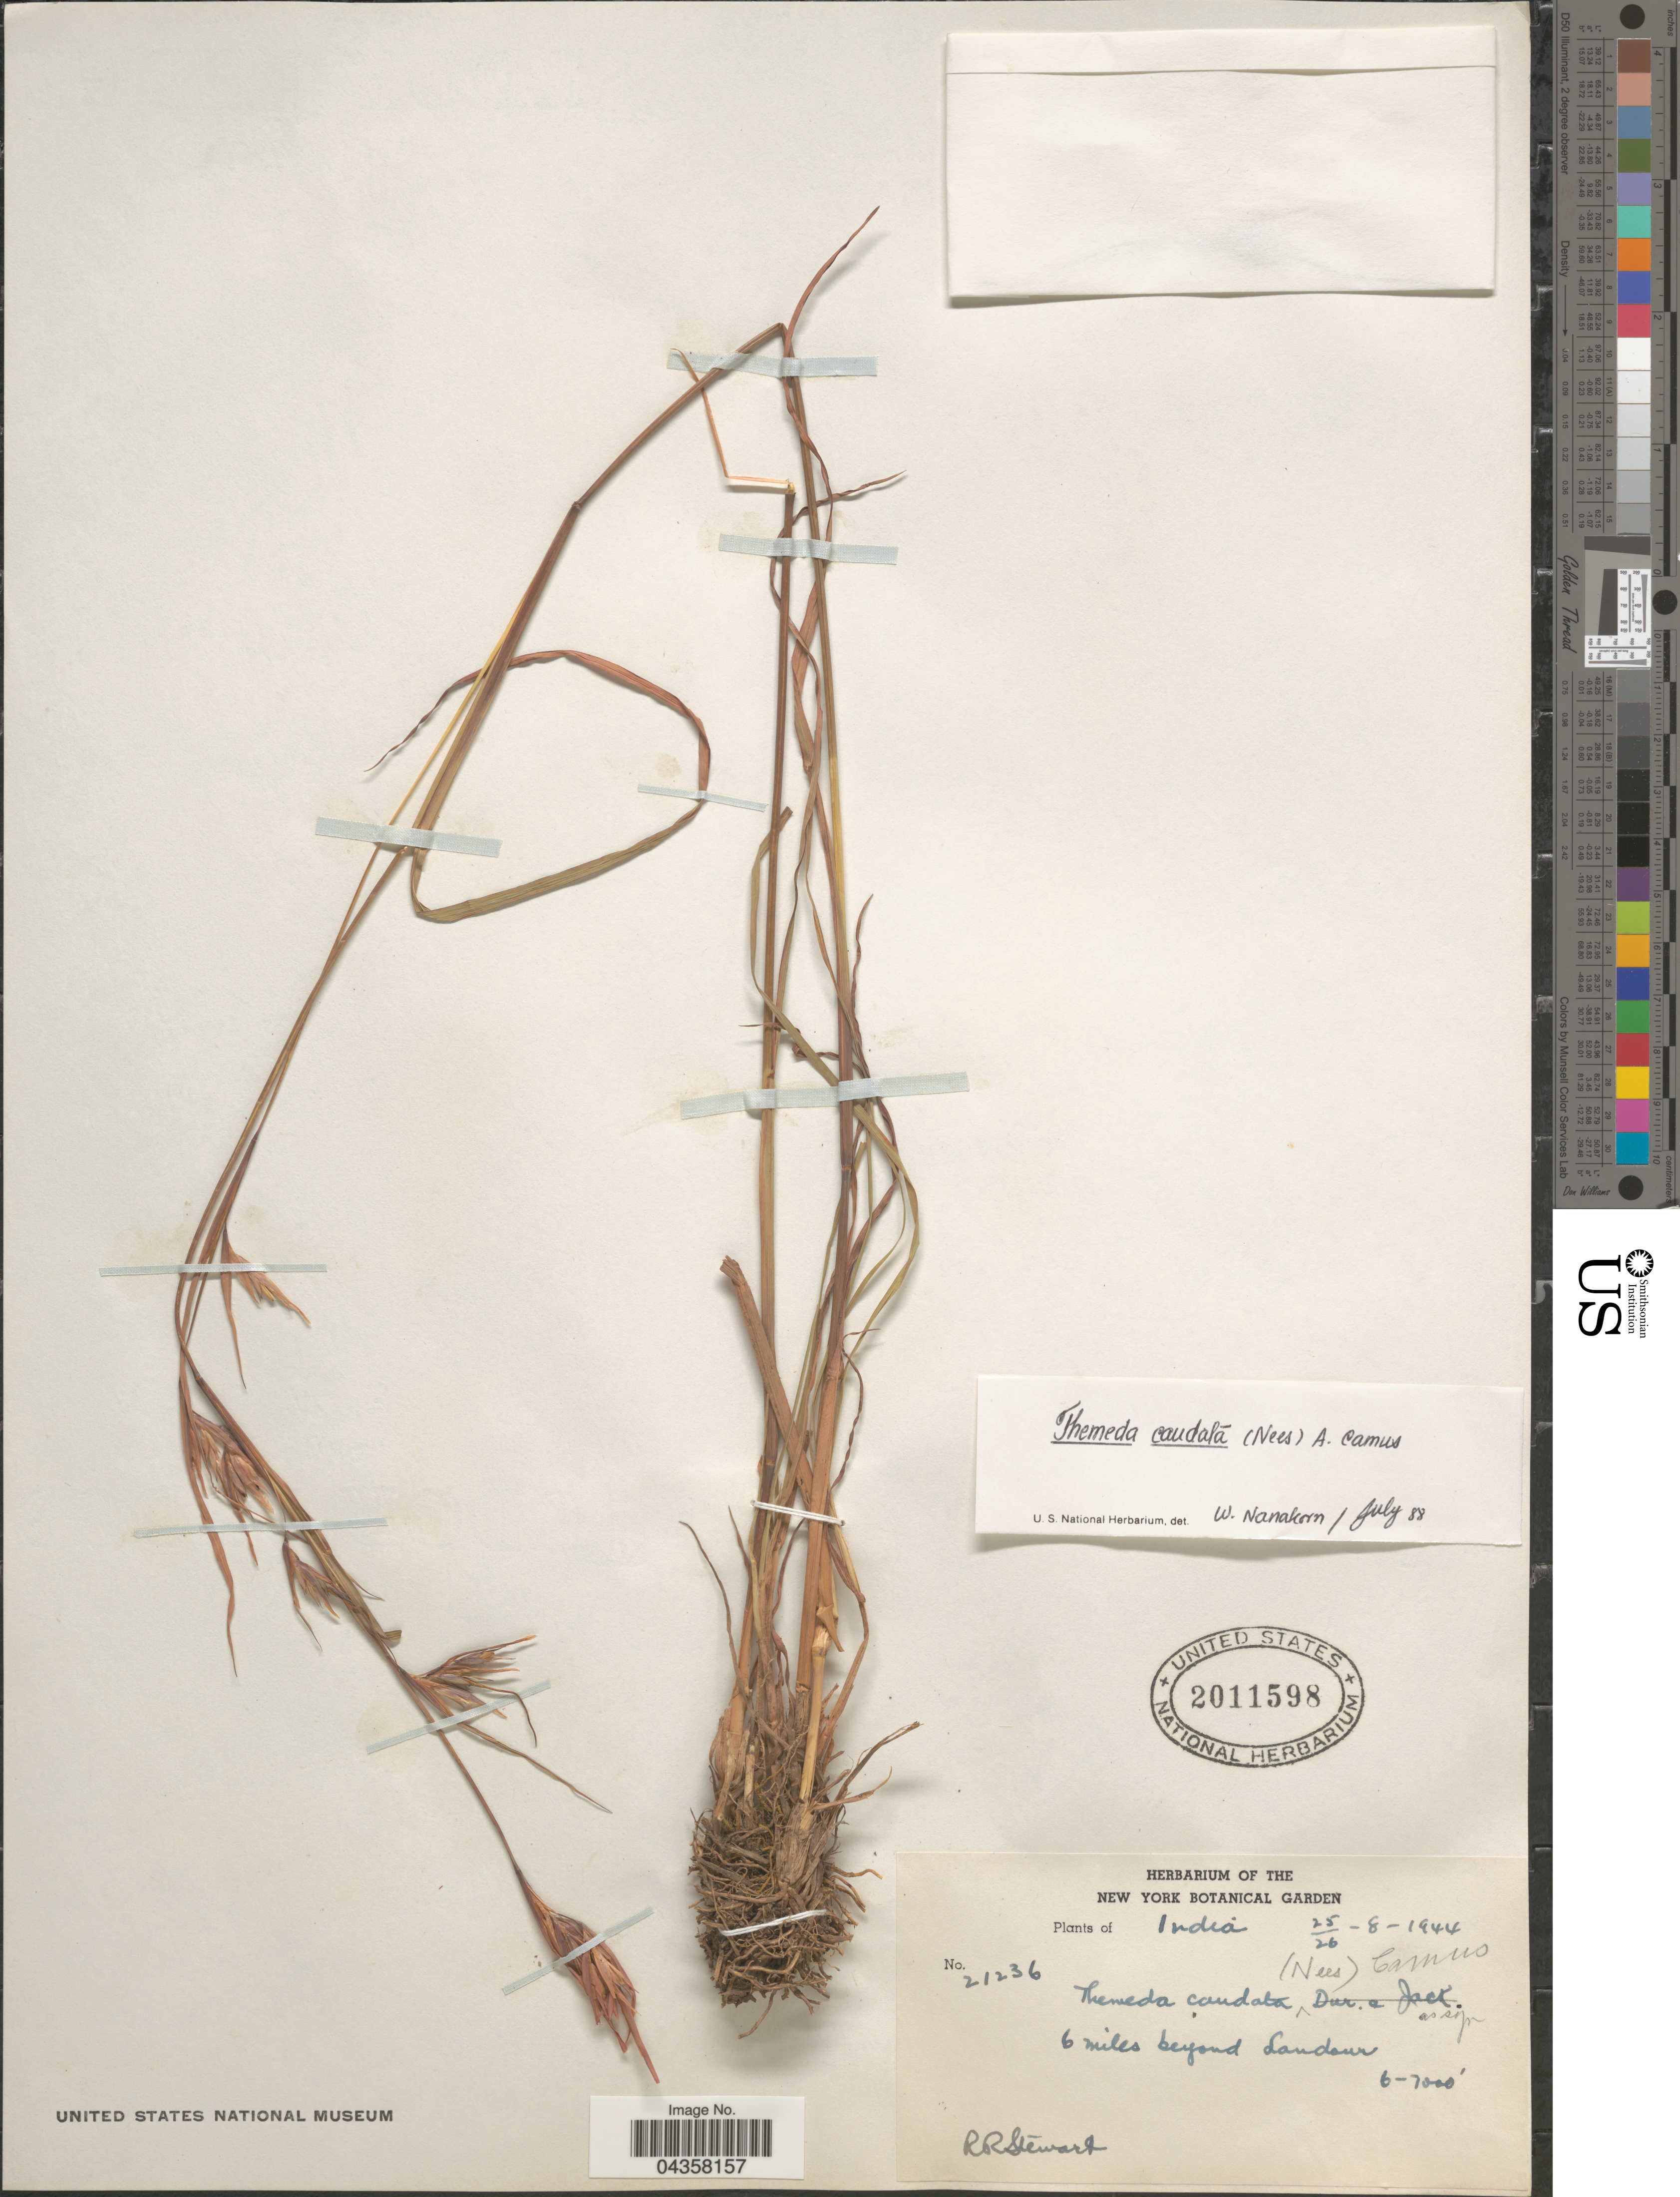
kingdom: Plantae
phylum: Tracheophyta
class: Liliopsida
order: Poales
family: Poaceae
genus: Themeda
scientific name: Themeda caudata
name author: (Nees ex Hook. & Arn.) A. Camus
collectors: R. Stewart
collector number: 21236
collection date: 1944-08-25/1944-08-26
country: India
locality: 6 miles beyond Landour.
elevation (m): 1829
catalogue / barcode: US 2011598